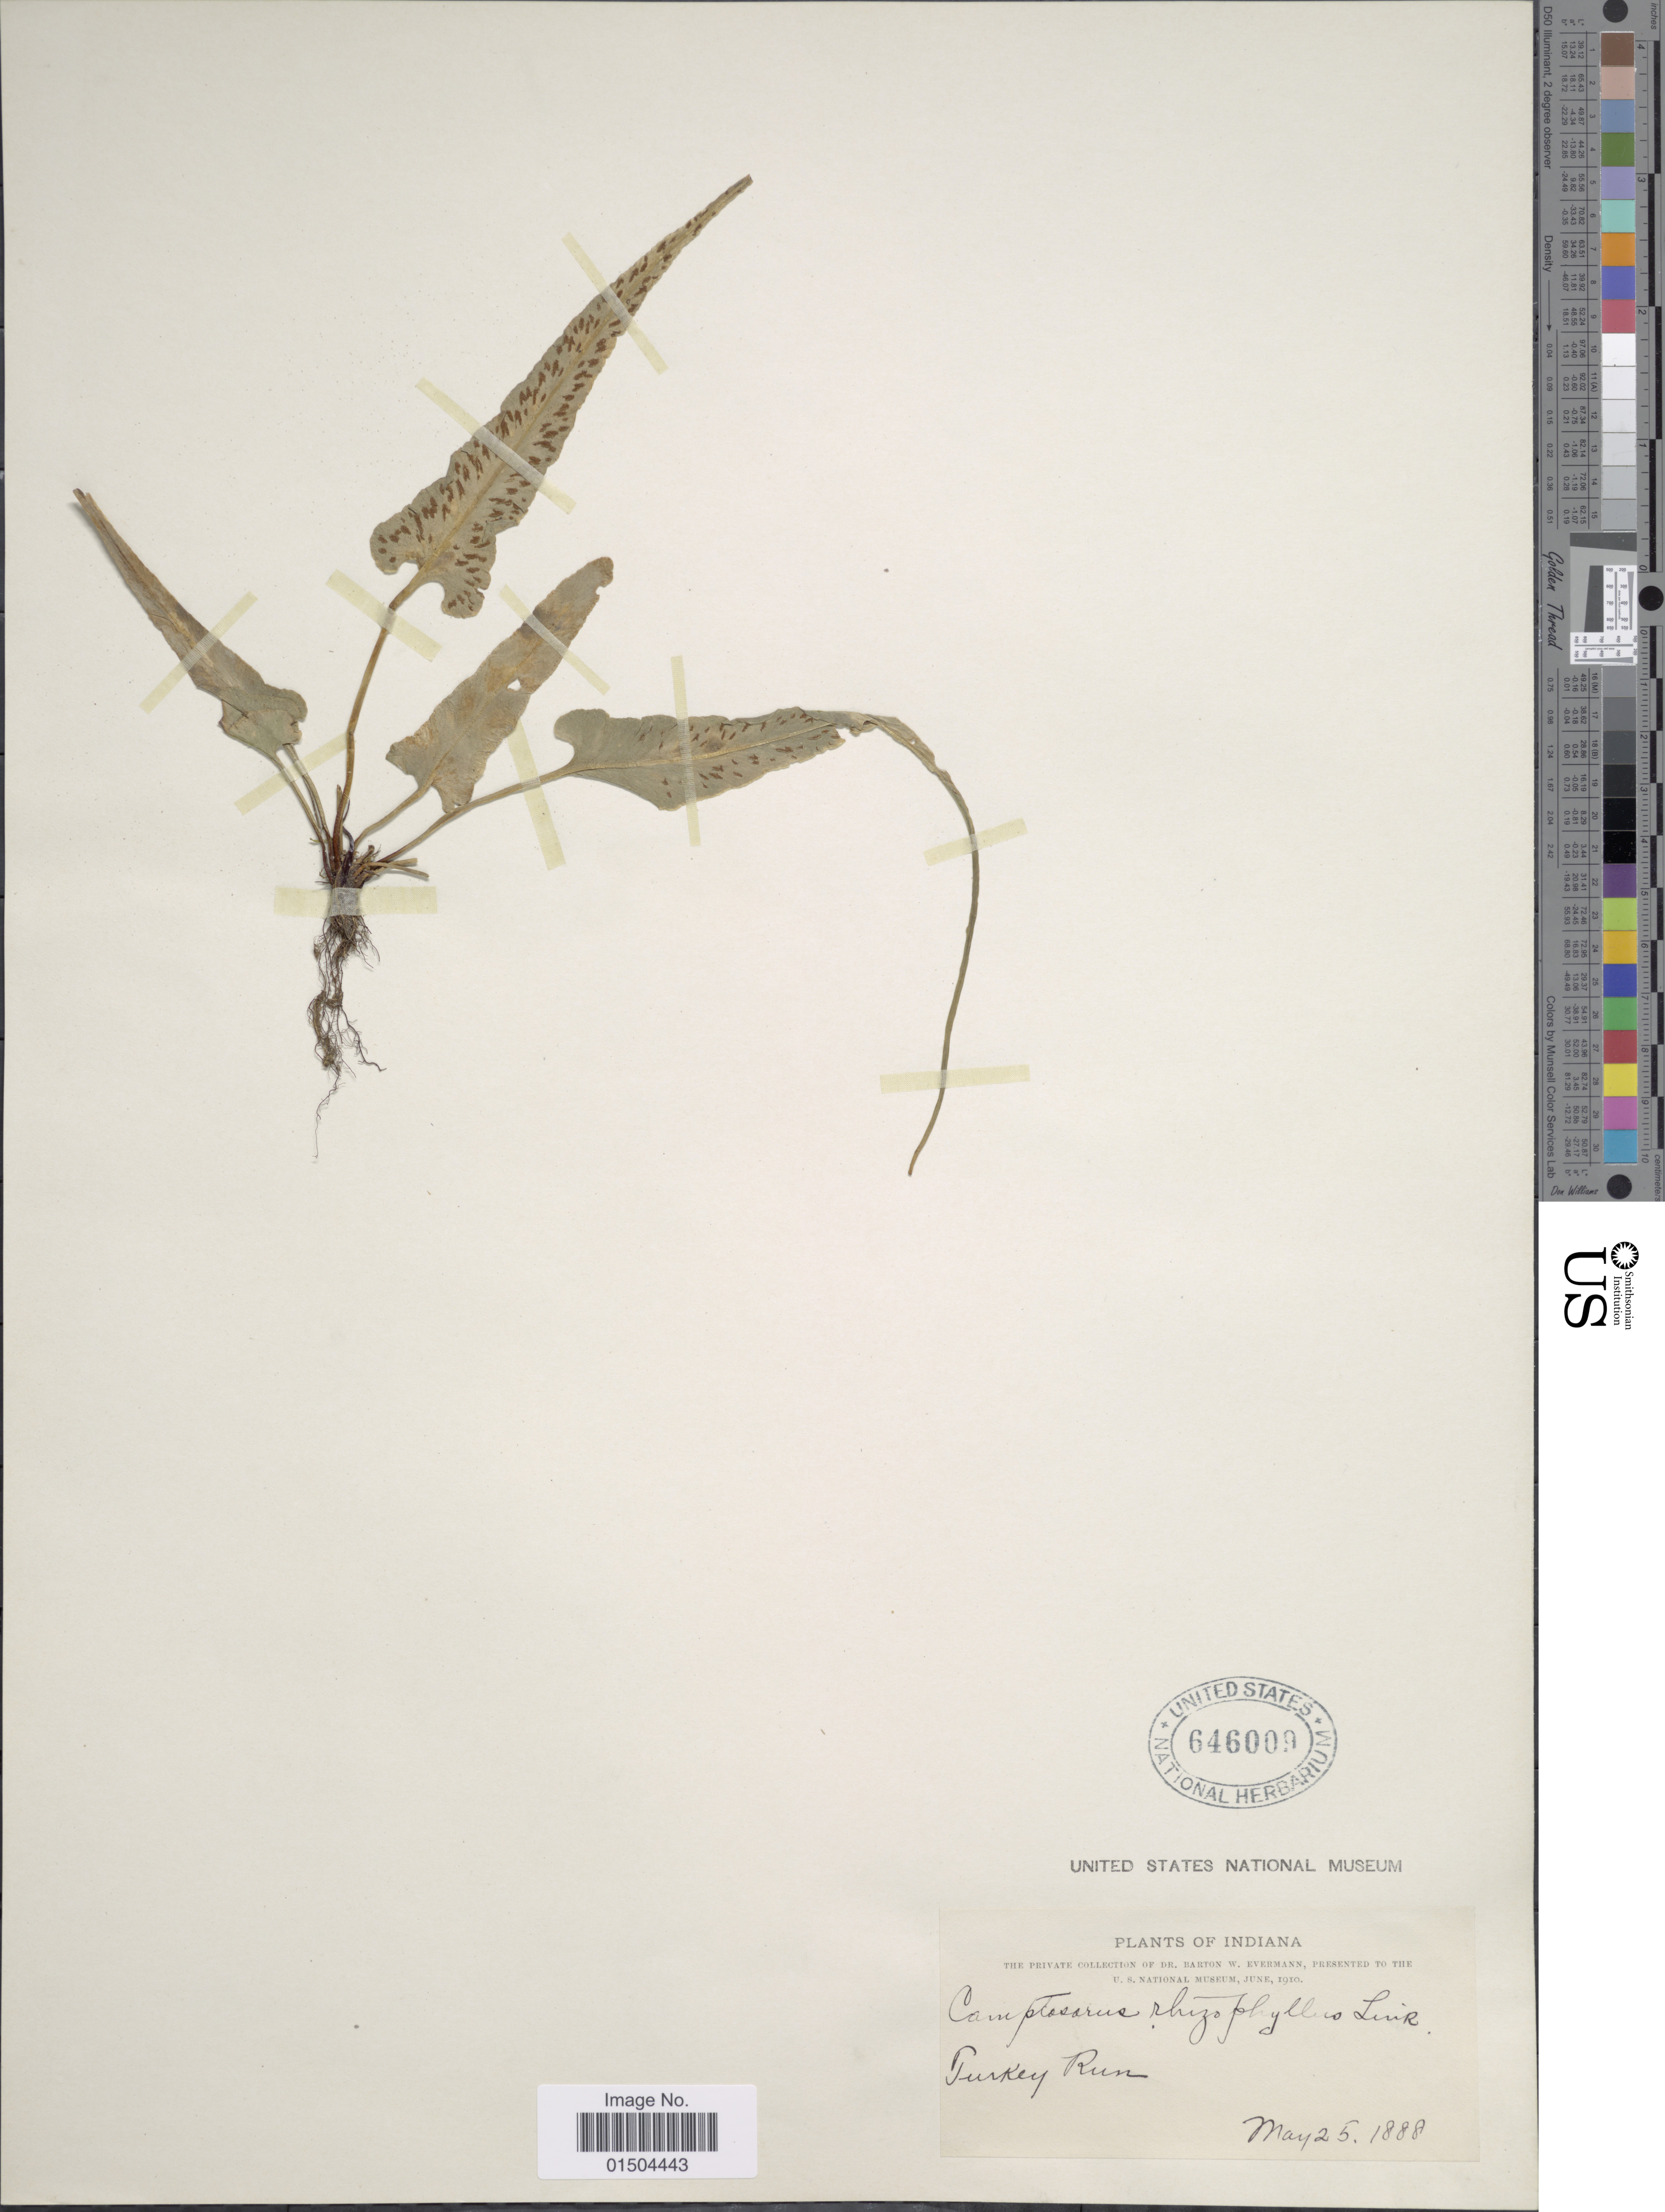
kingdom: Plantae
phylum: Tracheophyta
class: Polypodiopsida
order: Polypodiales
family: Aspleniaceae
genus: Asplenium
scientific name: Asplenium rhizophyllum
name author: L.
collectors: B. W. Evermann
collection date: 1888-05-25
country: United States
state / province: Indiana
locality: Turkey Run.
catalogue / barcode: US 646009